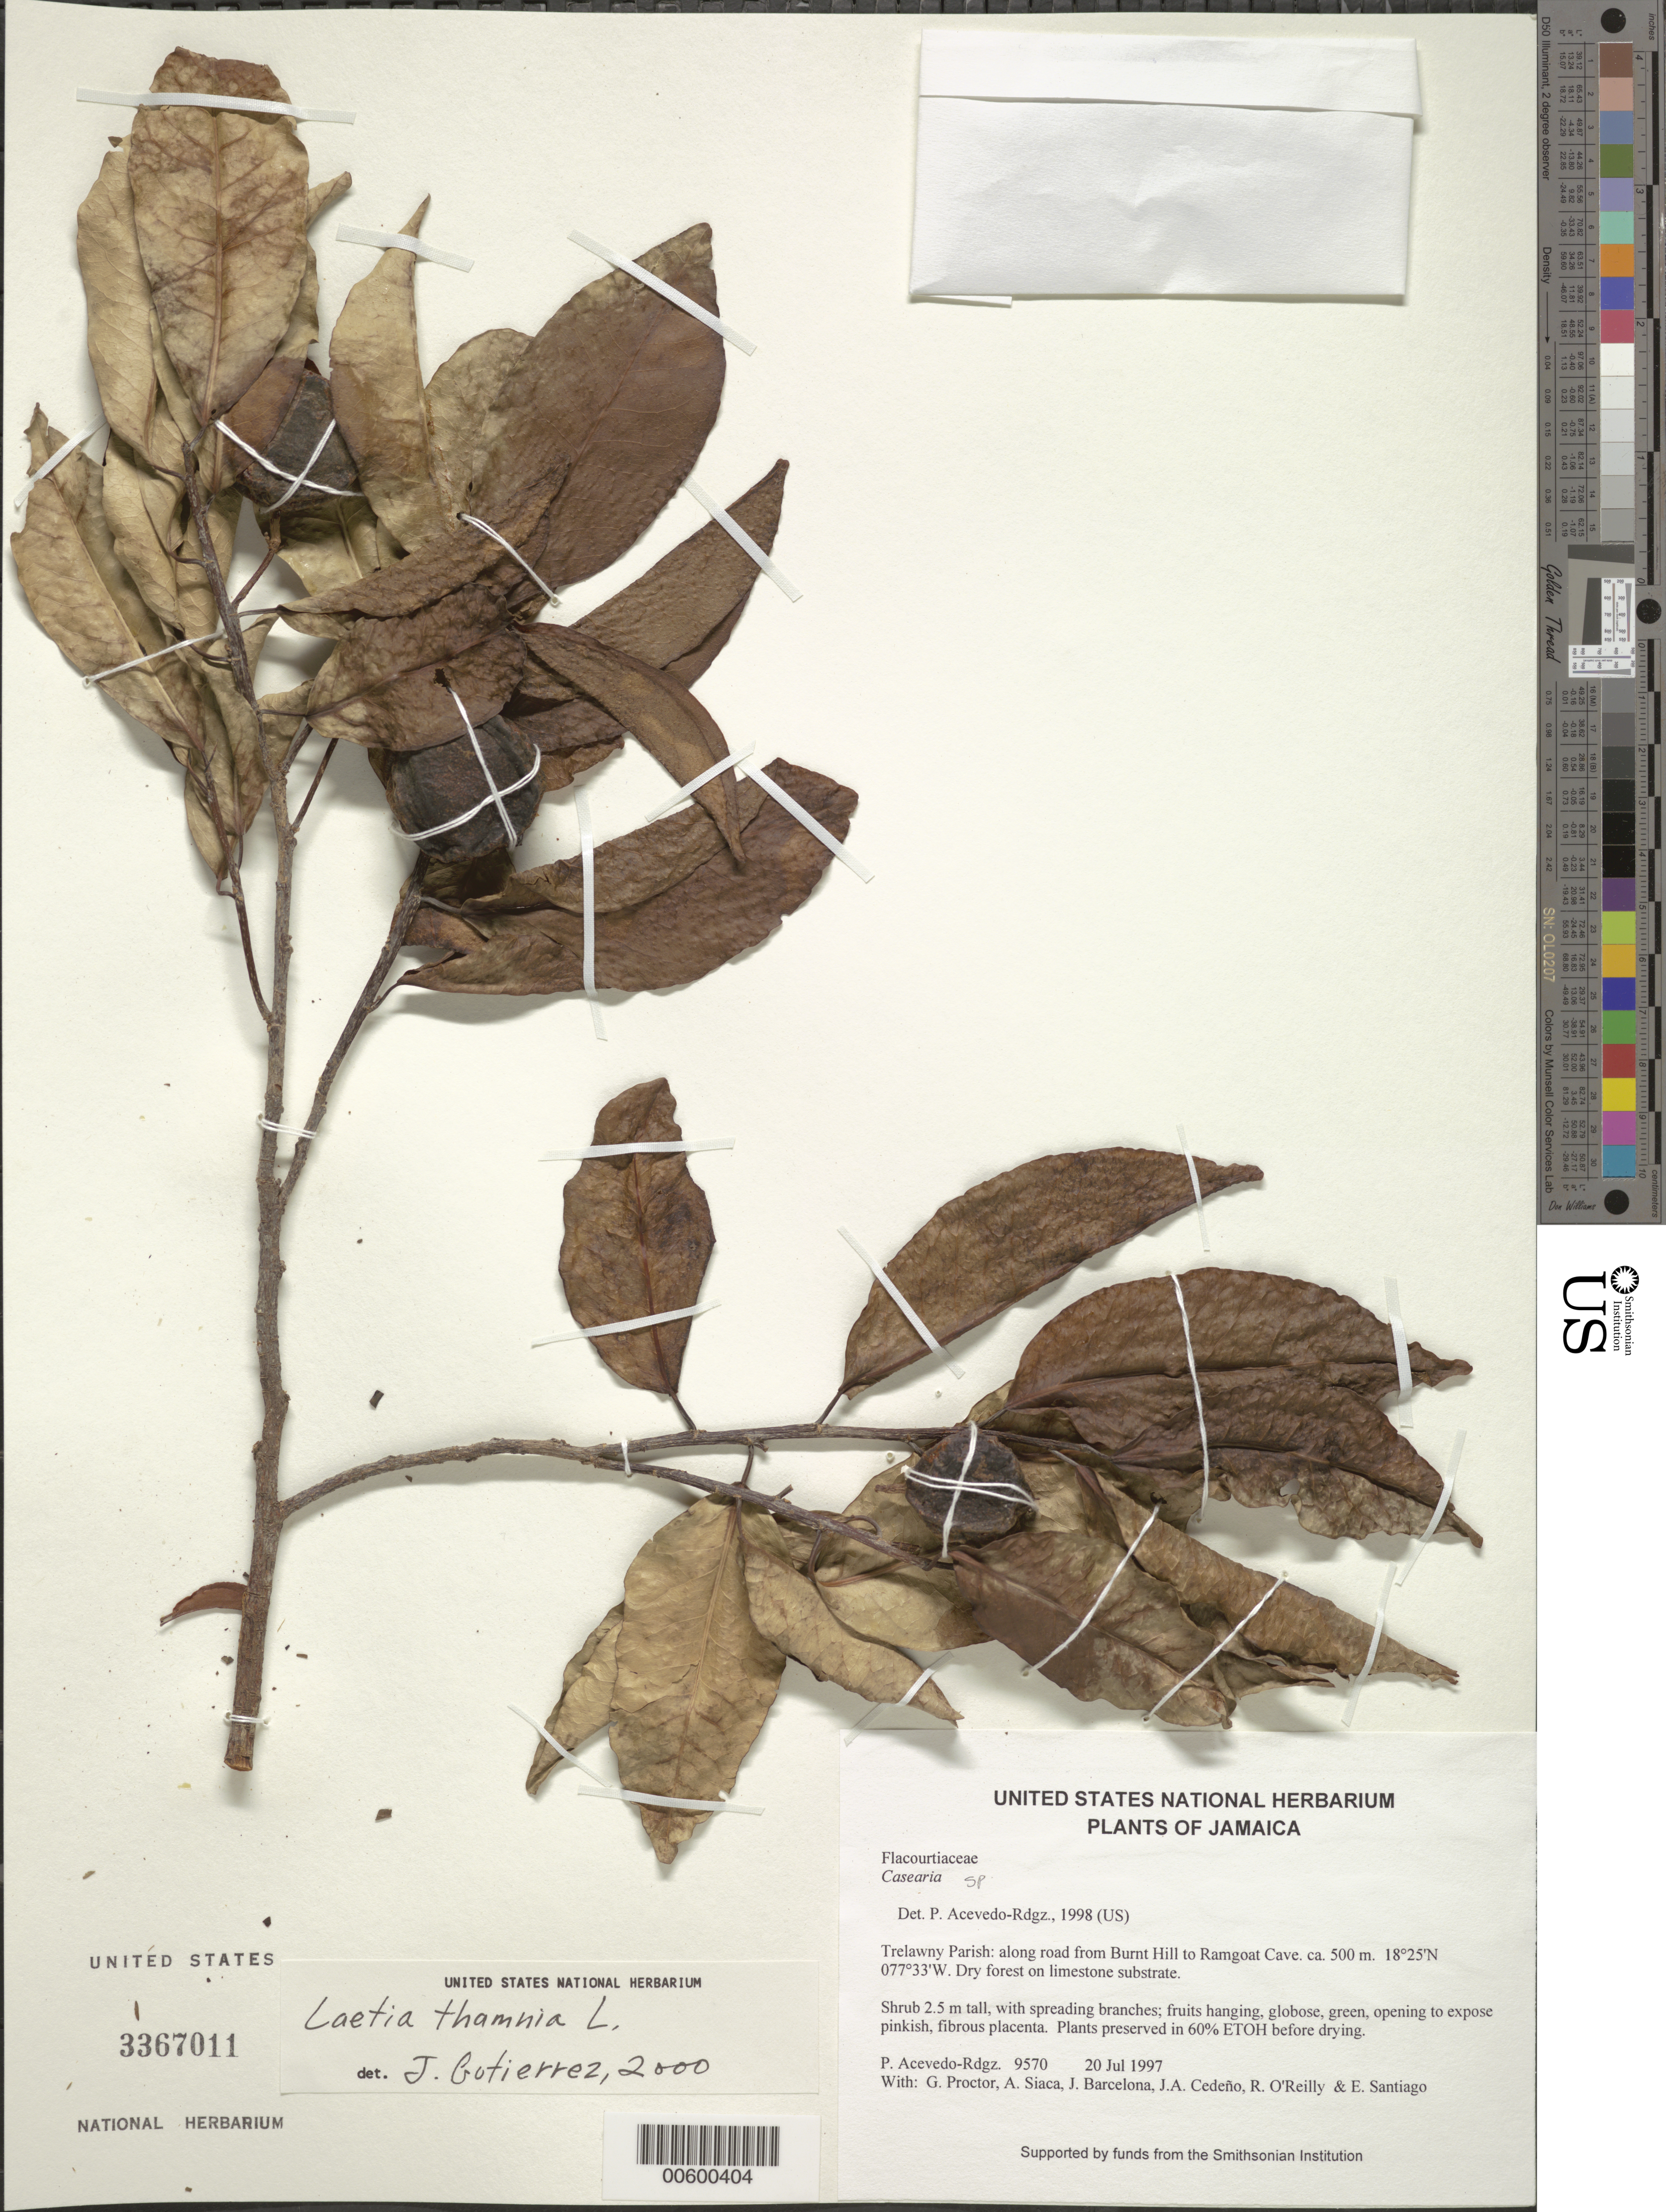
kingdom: Plantae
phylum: Tracheophyta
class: Magnoliopsida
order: Malpighiales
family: Salicaceae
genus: Laetia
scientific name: Laetia thamnia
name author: L.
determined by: Gutiérrez, J.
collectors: P. Acevedo-Rodr., G. R. Proctor, A. Siaca, J. Barcelona, J. A. Cedeño M. & R. O'Reilly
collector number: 9570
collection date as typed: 20 Jul 1997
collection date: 1997-07-20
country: Jamaica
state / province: Trelawny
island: Jamaica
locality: Trelawny Parish: along road from Burnt Hill to Ramgoat Cave.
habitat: Dry forest on limestone substrate.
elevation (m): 500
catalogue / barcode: US 3367011